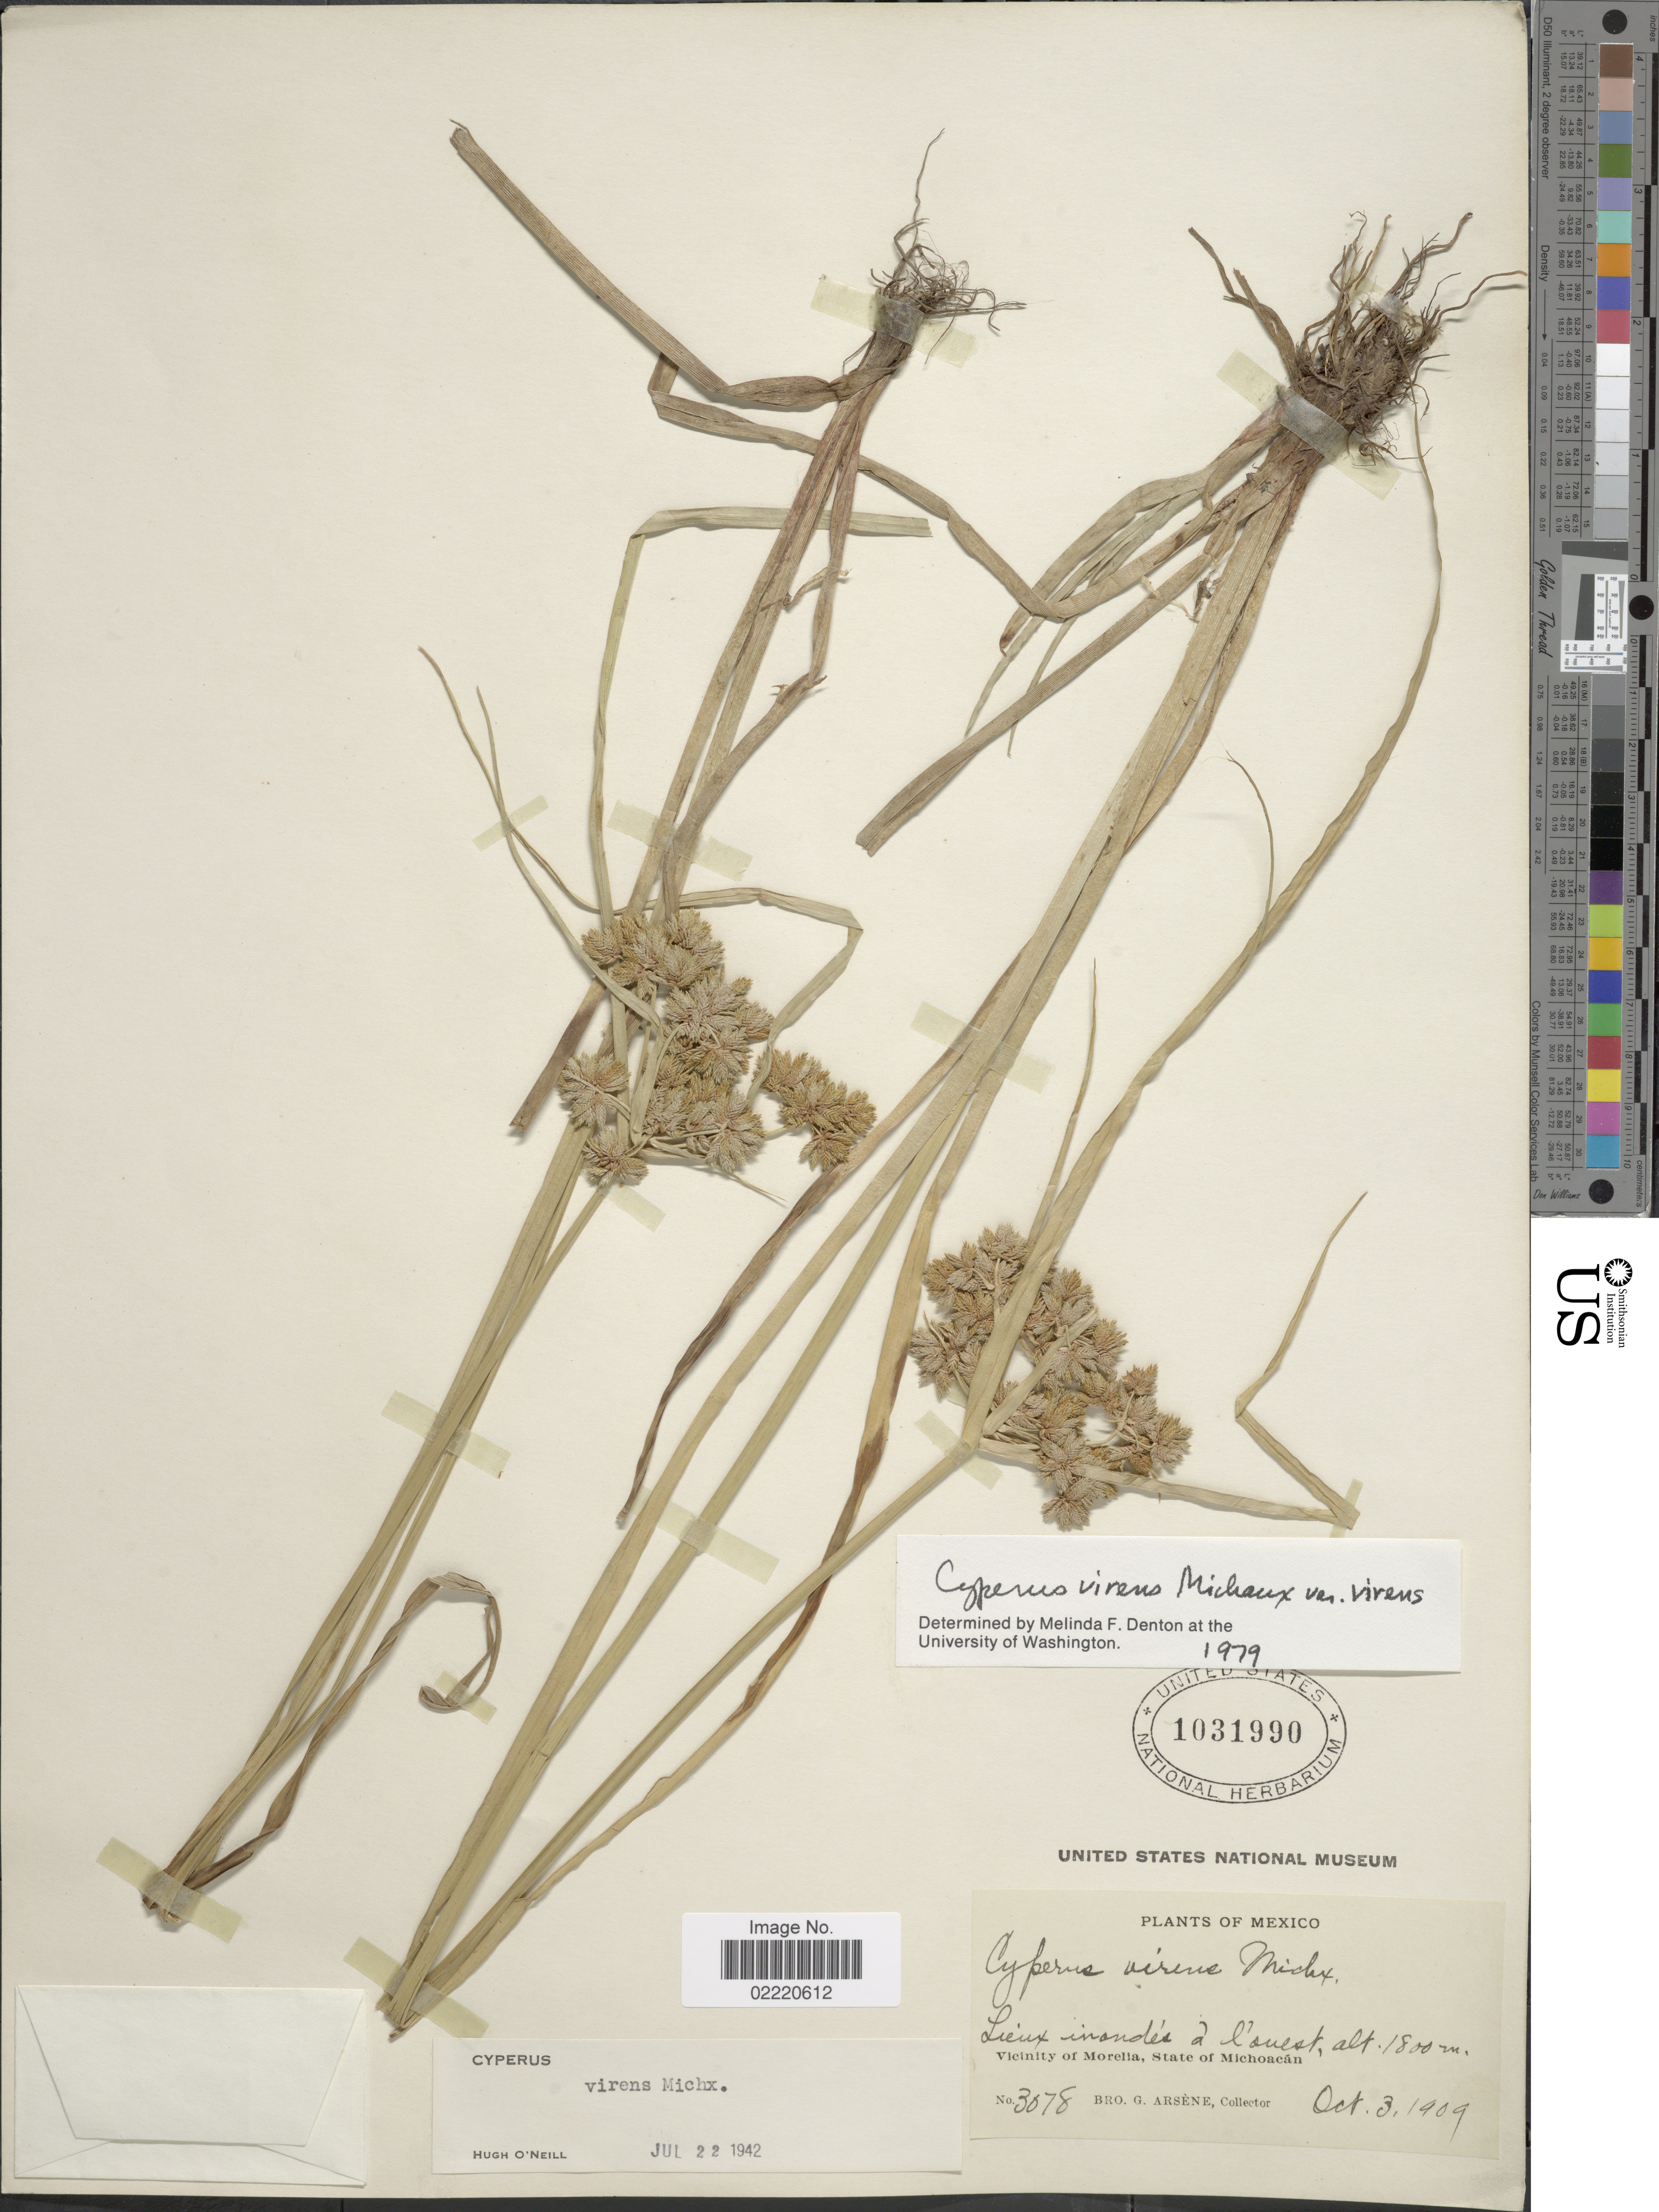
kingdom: Plantae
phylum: Tracheophyta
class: Liliopsida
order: Poales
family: Cyperaceae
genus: Cyperus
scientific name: Cyperus virens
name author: Michx.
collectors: Bro. G. Arsène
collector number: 3078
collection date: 1909-10-03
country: Mexico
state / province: Michoacán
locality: Lieux inandes a l'ouest, Vicinity of Morelia.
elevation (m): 1800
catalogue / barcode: US 1031990